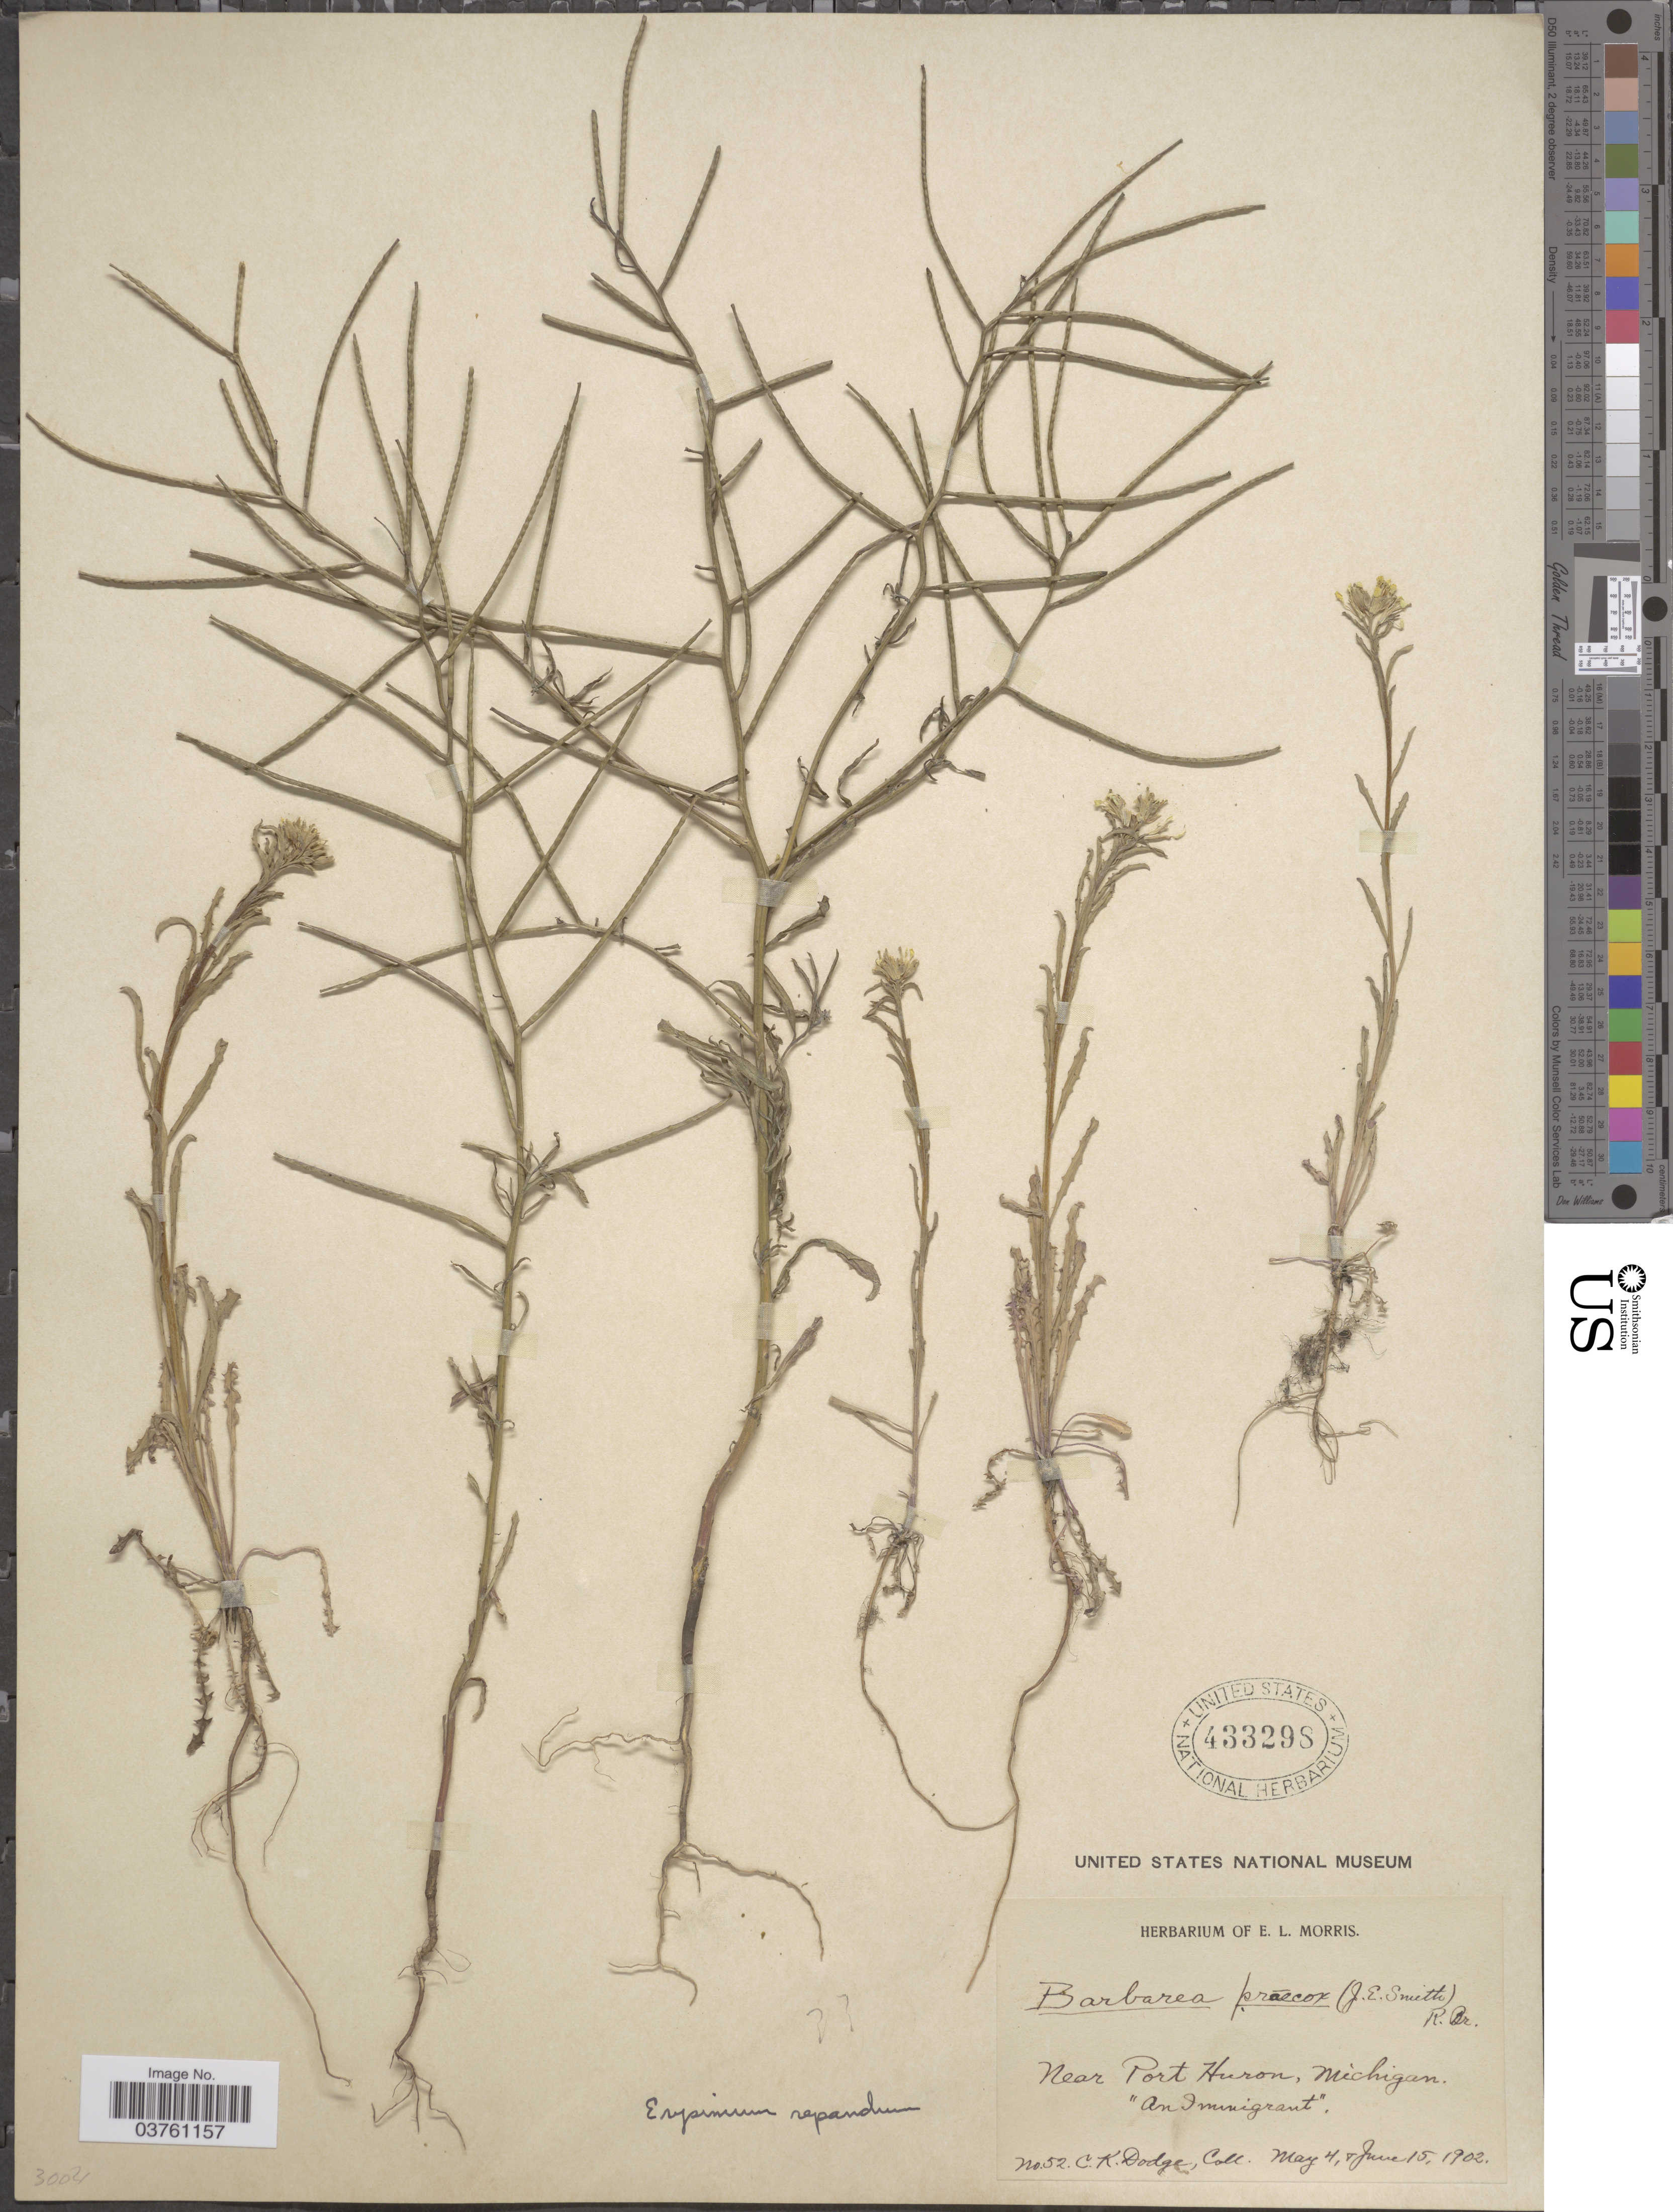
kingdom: Plantae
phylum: Tracheophyta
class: Magnoliopsida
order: Brassicales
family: Brassicaceae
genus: Erysimum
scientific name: Erysimum repandum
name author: L.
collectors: C. Dodge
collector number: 52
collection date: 1902-05-04/1902-06-15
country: United States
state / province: Michigan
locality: Near Port Huron.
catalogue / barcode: US 433298